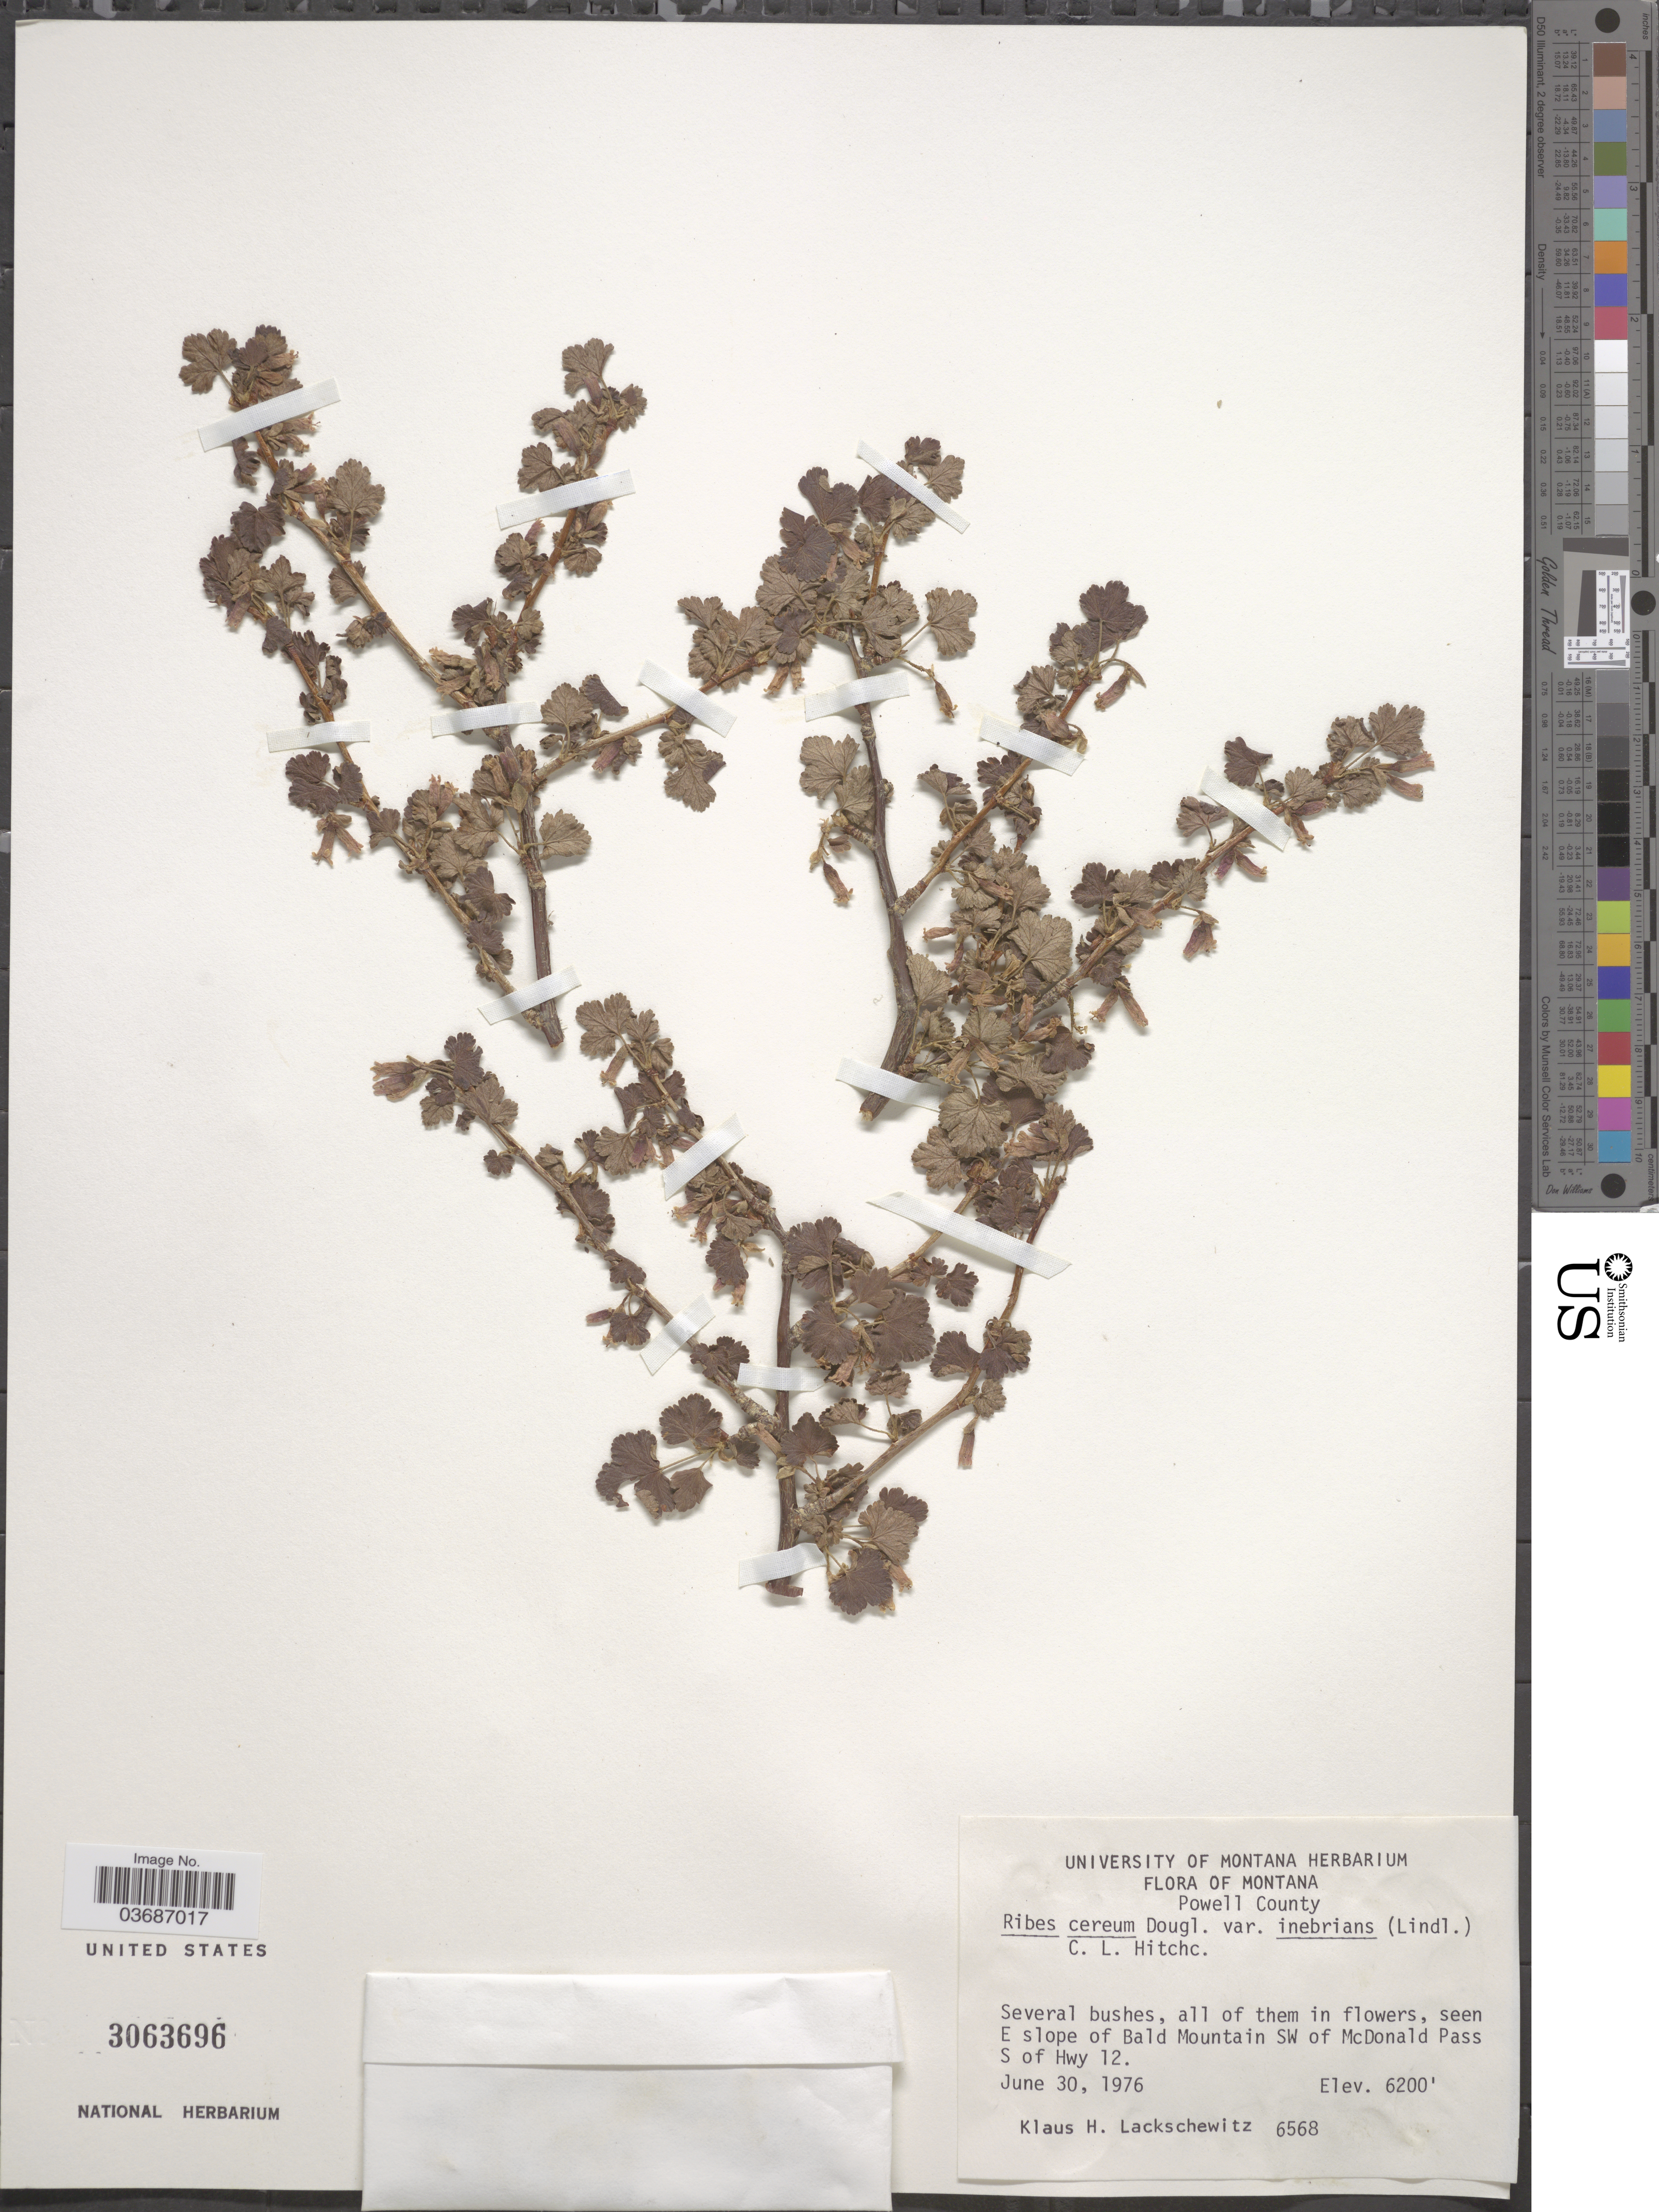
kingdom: Plantae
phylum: Tracheophyta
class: Magnoliopsida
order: Saxifragales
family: Grossulariaceae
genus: Ribes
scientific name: Ribes cereum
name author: Douglas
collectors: K. Lackschewitz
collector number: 6568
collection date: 1976-06-30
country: United States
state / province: Montana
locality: Powell County. E slope of Bald Mountain SW of McDonald Pass S of Hwy 12.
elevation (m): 1890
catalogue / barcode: US 3063696